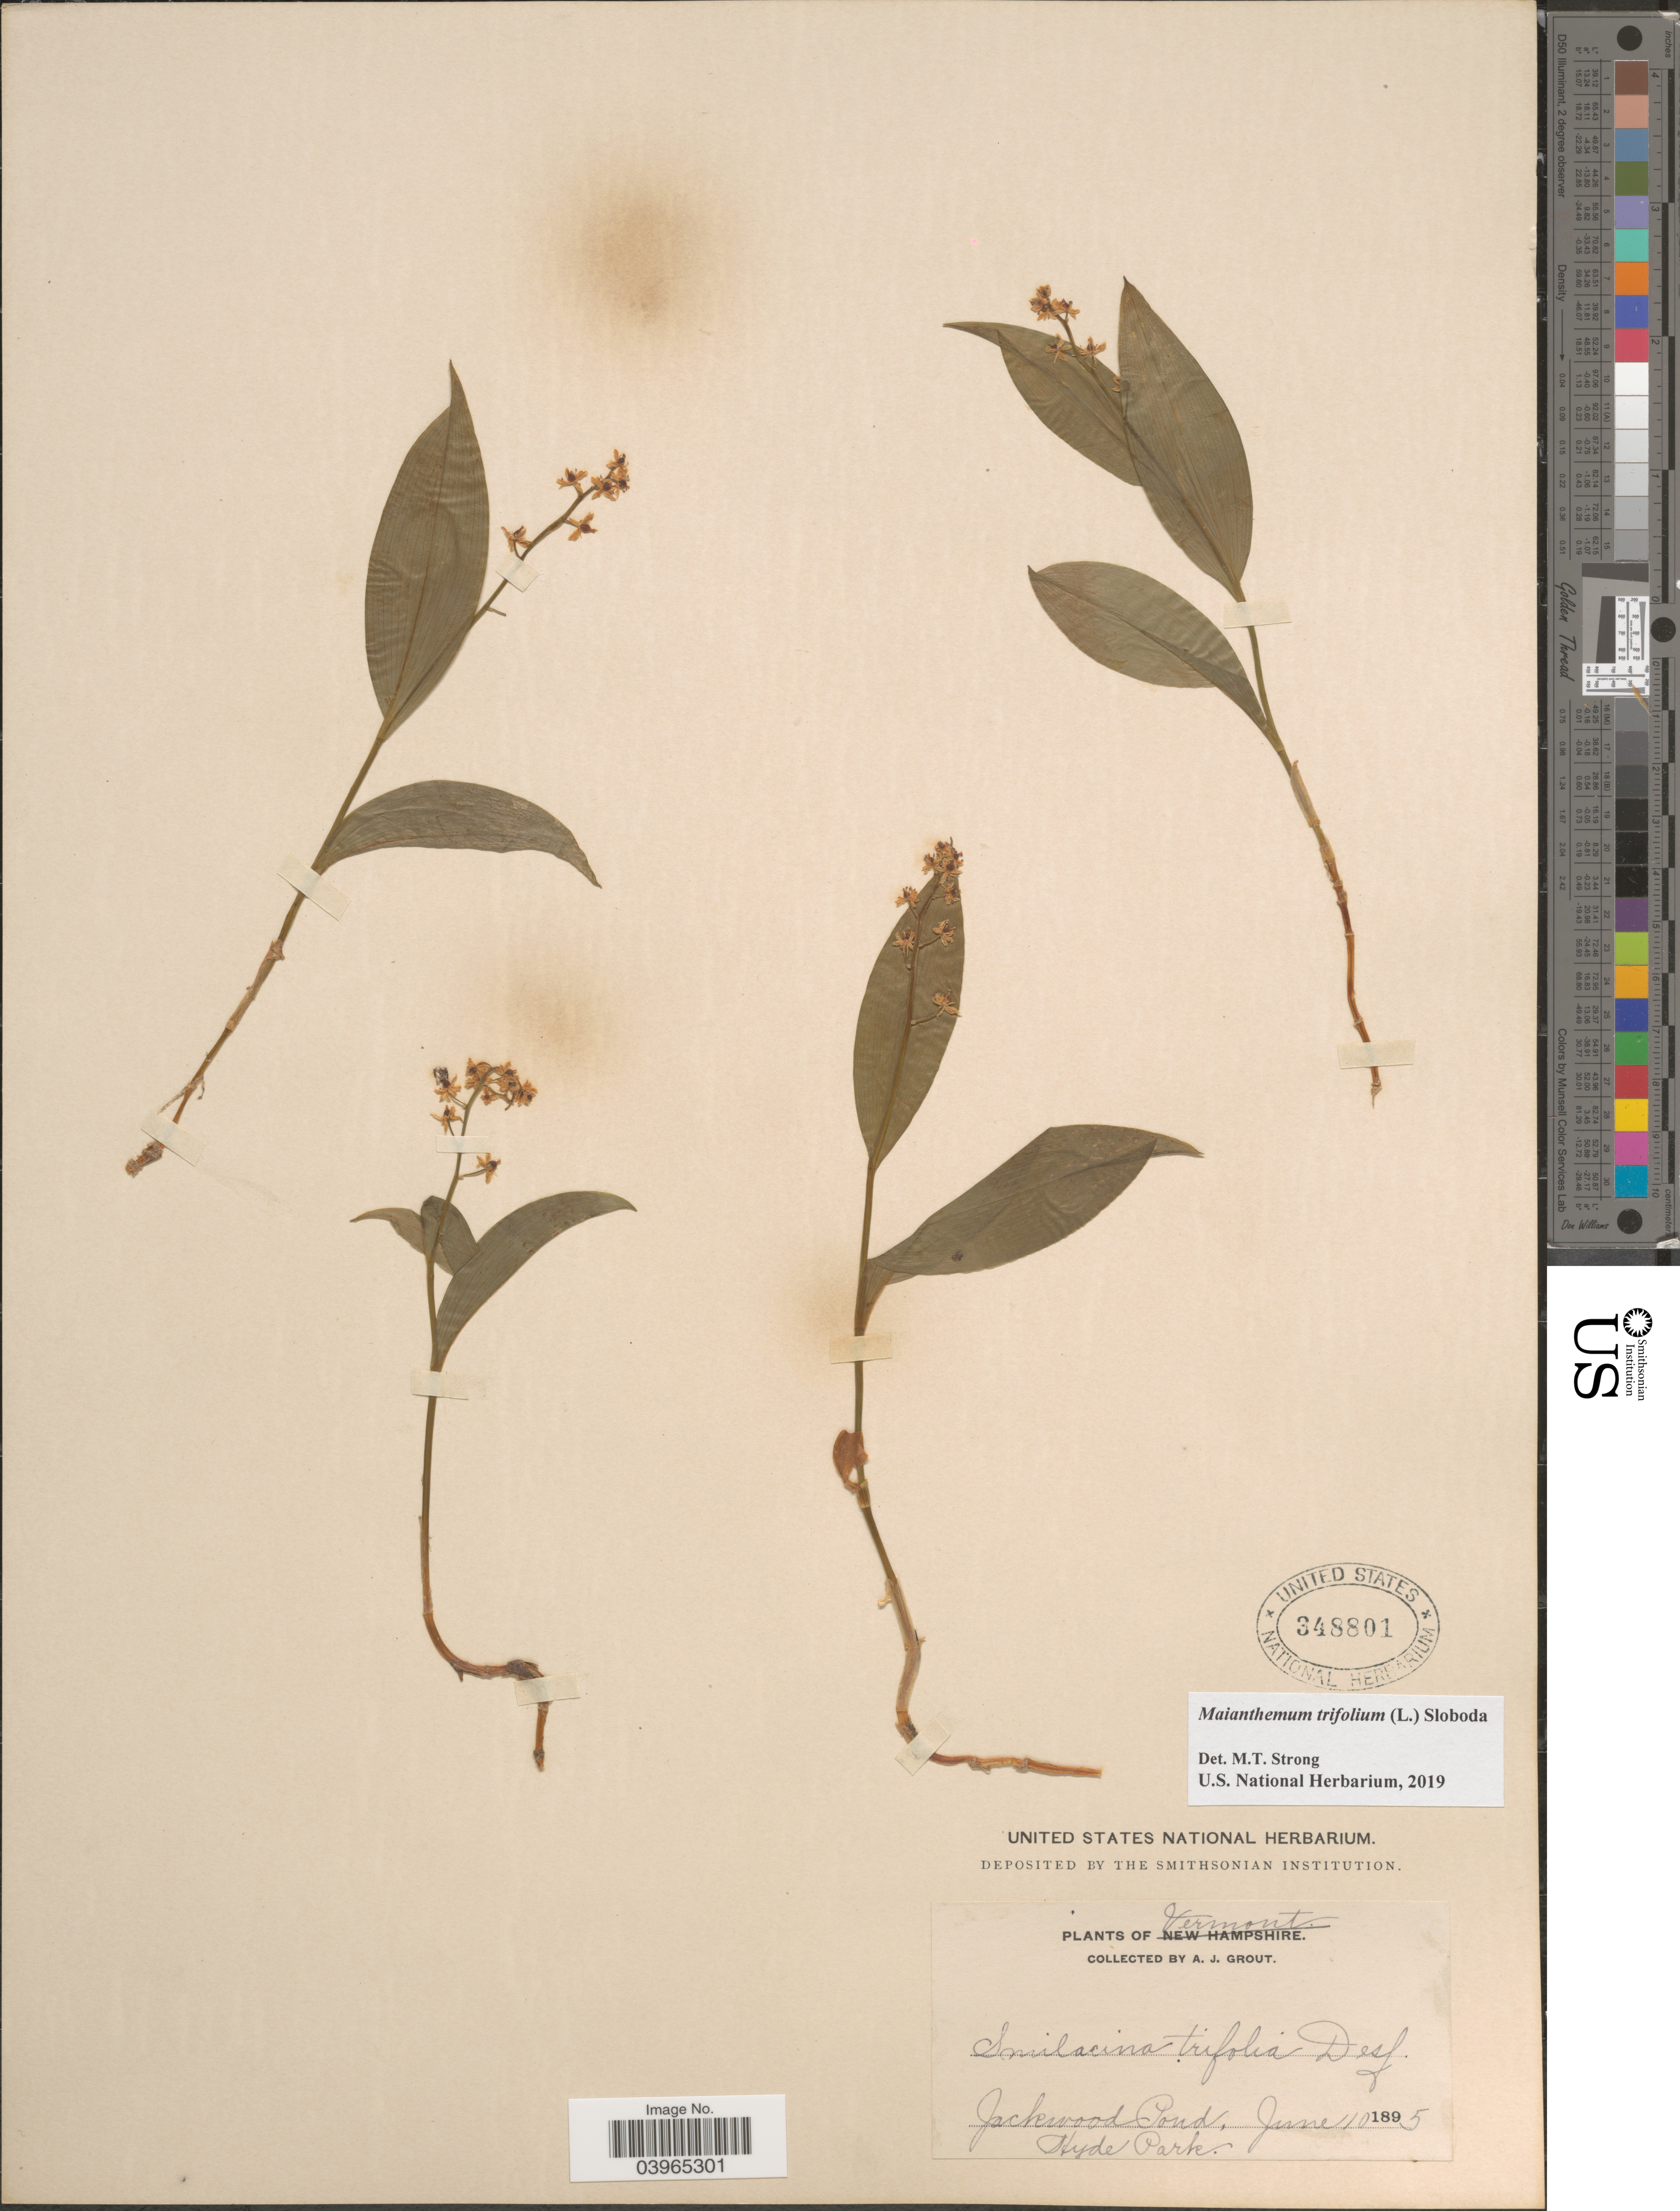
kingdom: Plantae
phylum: Tracheophyta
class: Liliopsida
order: Asparagales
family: Asparagaceae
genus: Maianthemum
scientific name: Maianthemum trifolium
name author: (L.) Sloboda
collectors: A. J. Grout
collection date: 1895-06-10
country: United States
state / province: Vermont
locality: Jackwood Pond, Hyde Park.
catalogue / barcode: US 348801